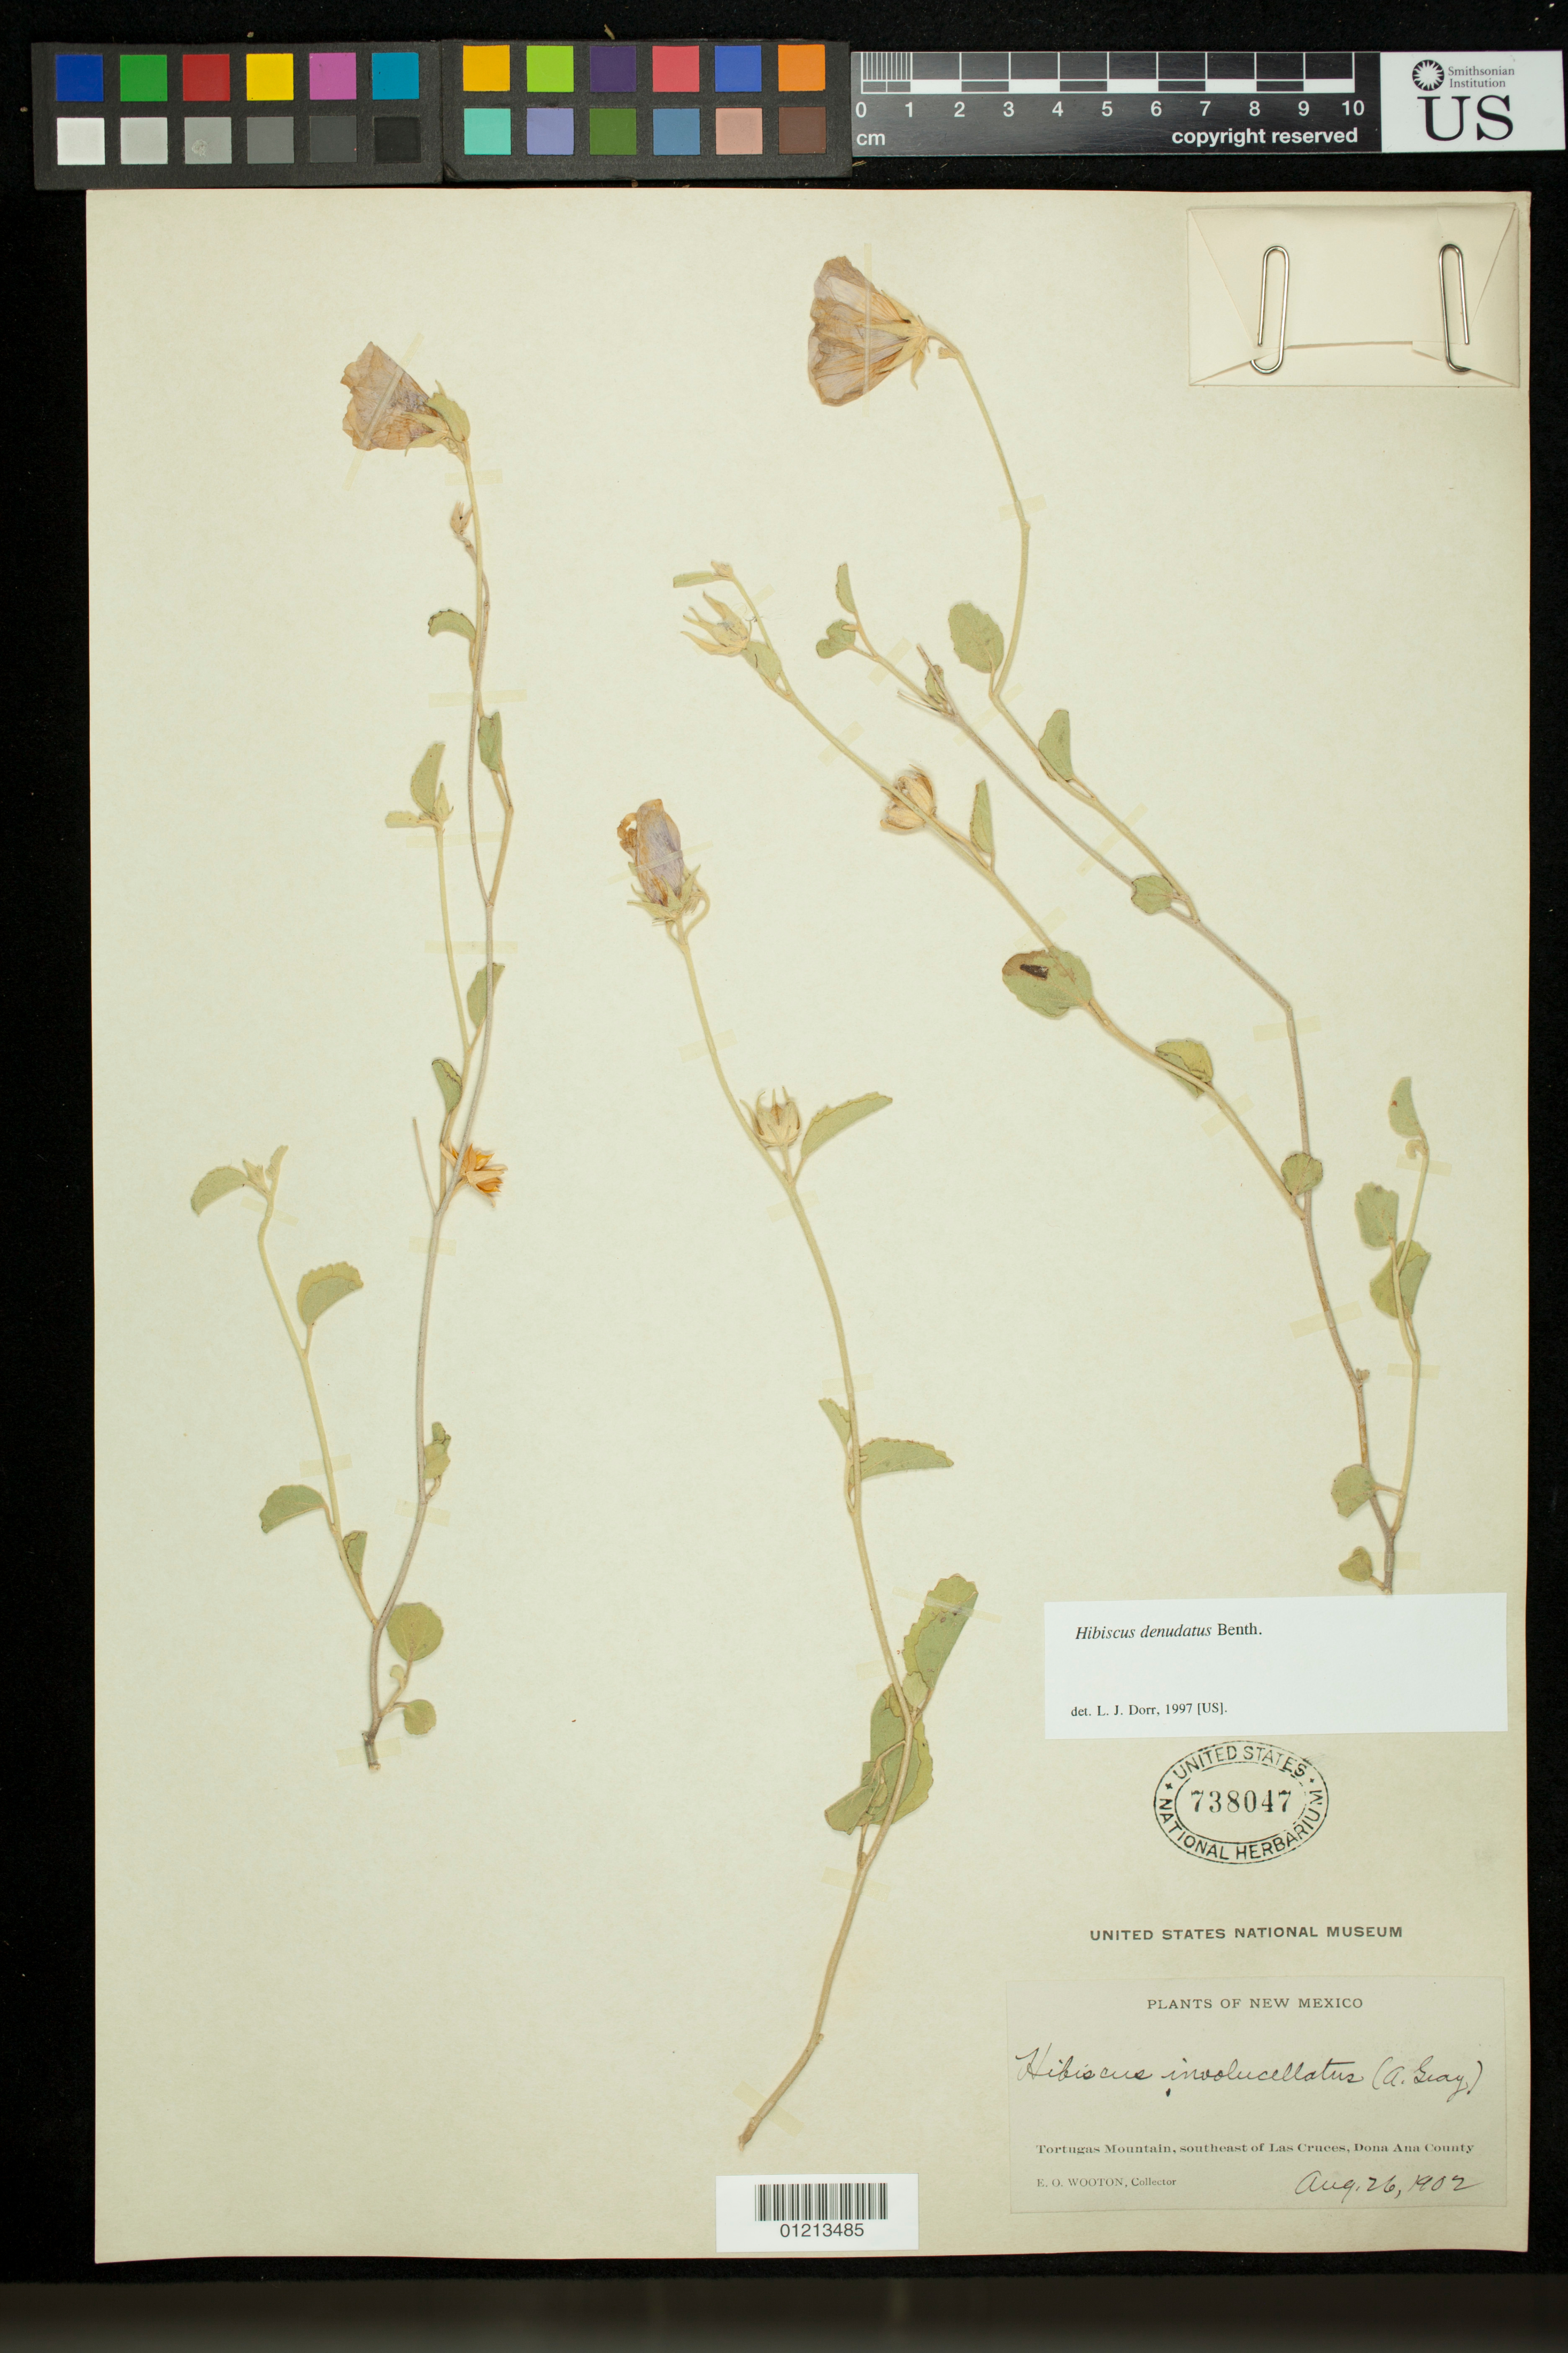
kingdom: Plantae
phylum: Tracheophyta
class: Magnoliopsida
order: Malvales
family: Malvaceae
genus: Hibiscus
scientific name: Hibiscus denudatus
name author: Benth.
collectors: E. O. Wooton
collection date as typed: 26 Aug 1902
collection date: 1902-08-26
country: United States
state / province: New Mexico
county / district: Dona Ana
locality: Tortugas Mountain, southeast of Las Cruces, Dona Ana County.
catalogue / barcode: US 738047